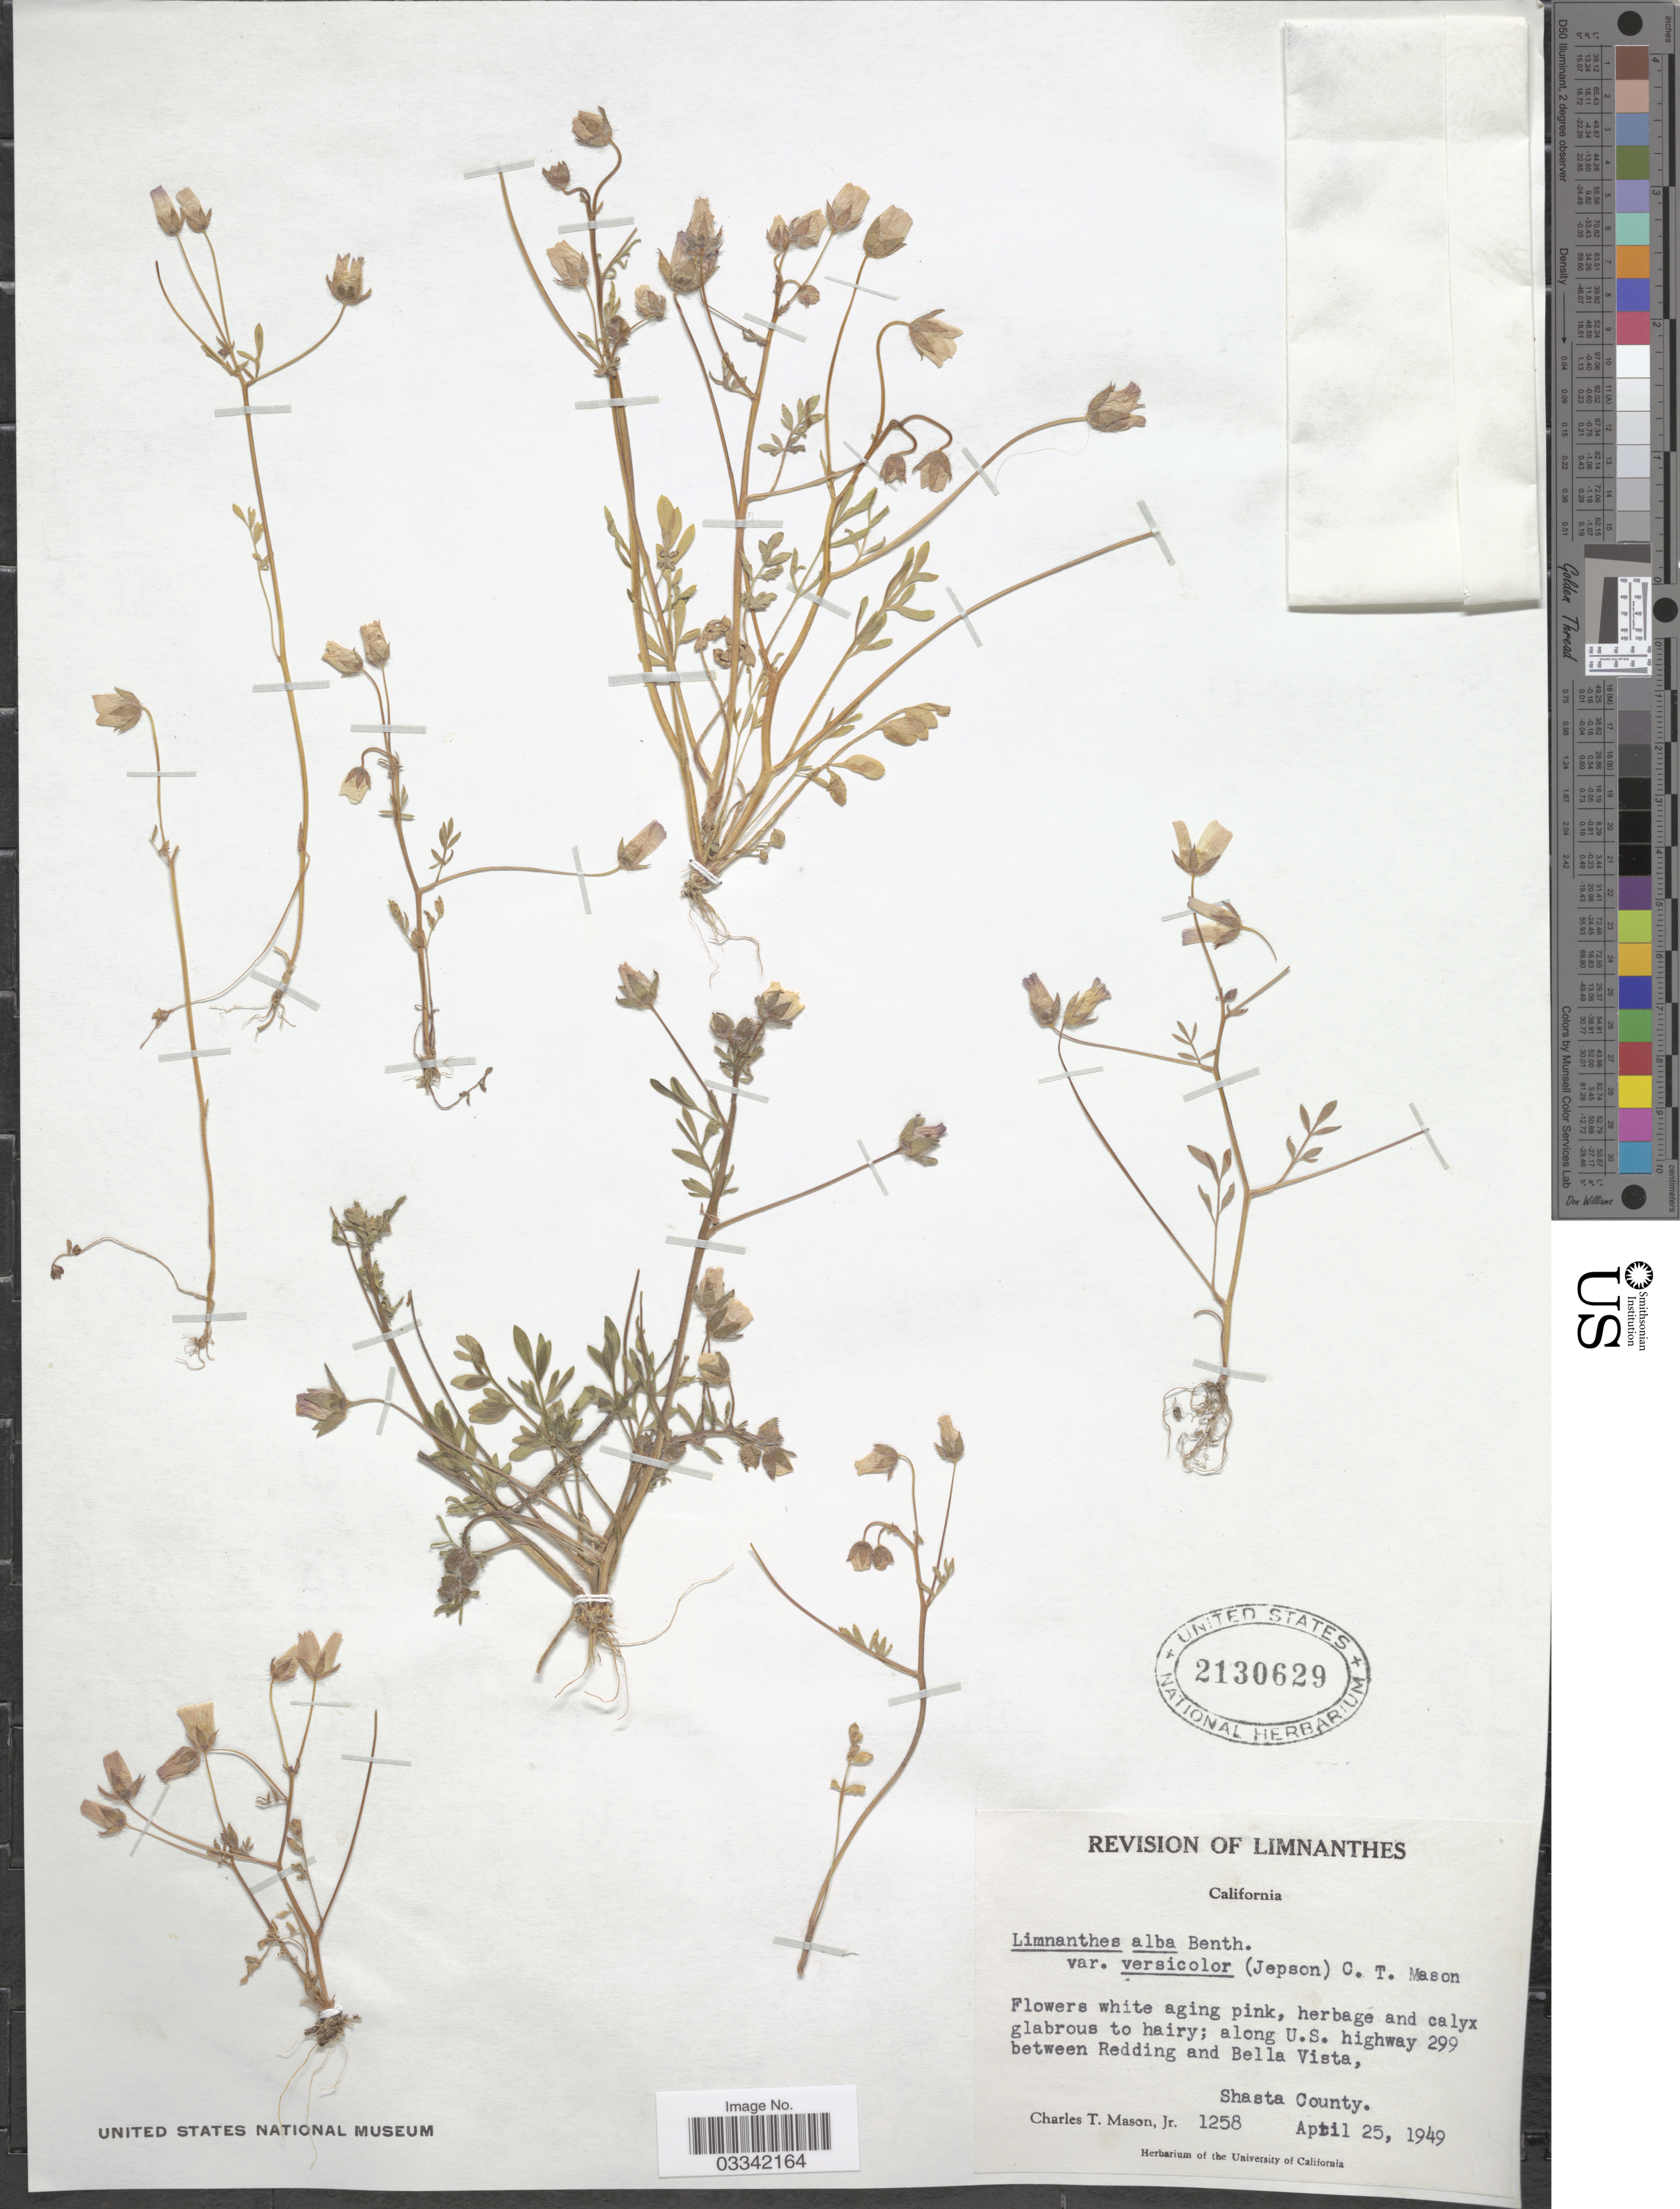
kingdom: Plantae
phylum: Tracheophyta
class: Magnoliopsida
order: Brassicales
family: Limnanthaceae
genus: Limnanthes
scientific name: Limnanthes alba var. versicolor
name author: (Greene) C.T. Mason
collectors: C. Mason Jr.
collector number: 1258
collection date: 1949-04-25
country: United States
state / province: California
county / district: Shasta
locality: Along U.S. highway 299 between Redding and Bella Vista, Shasta County.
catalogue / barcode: US 2130629